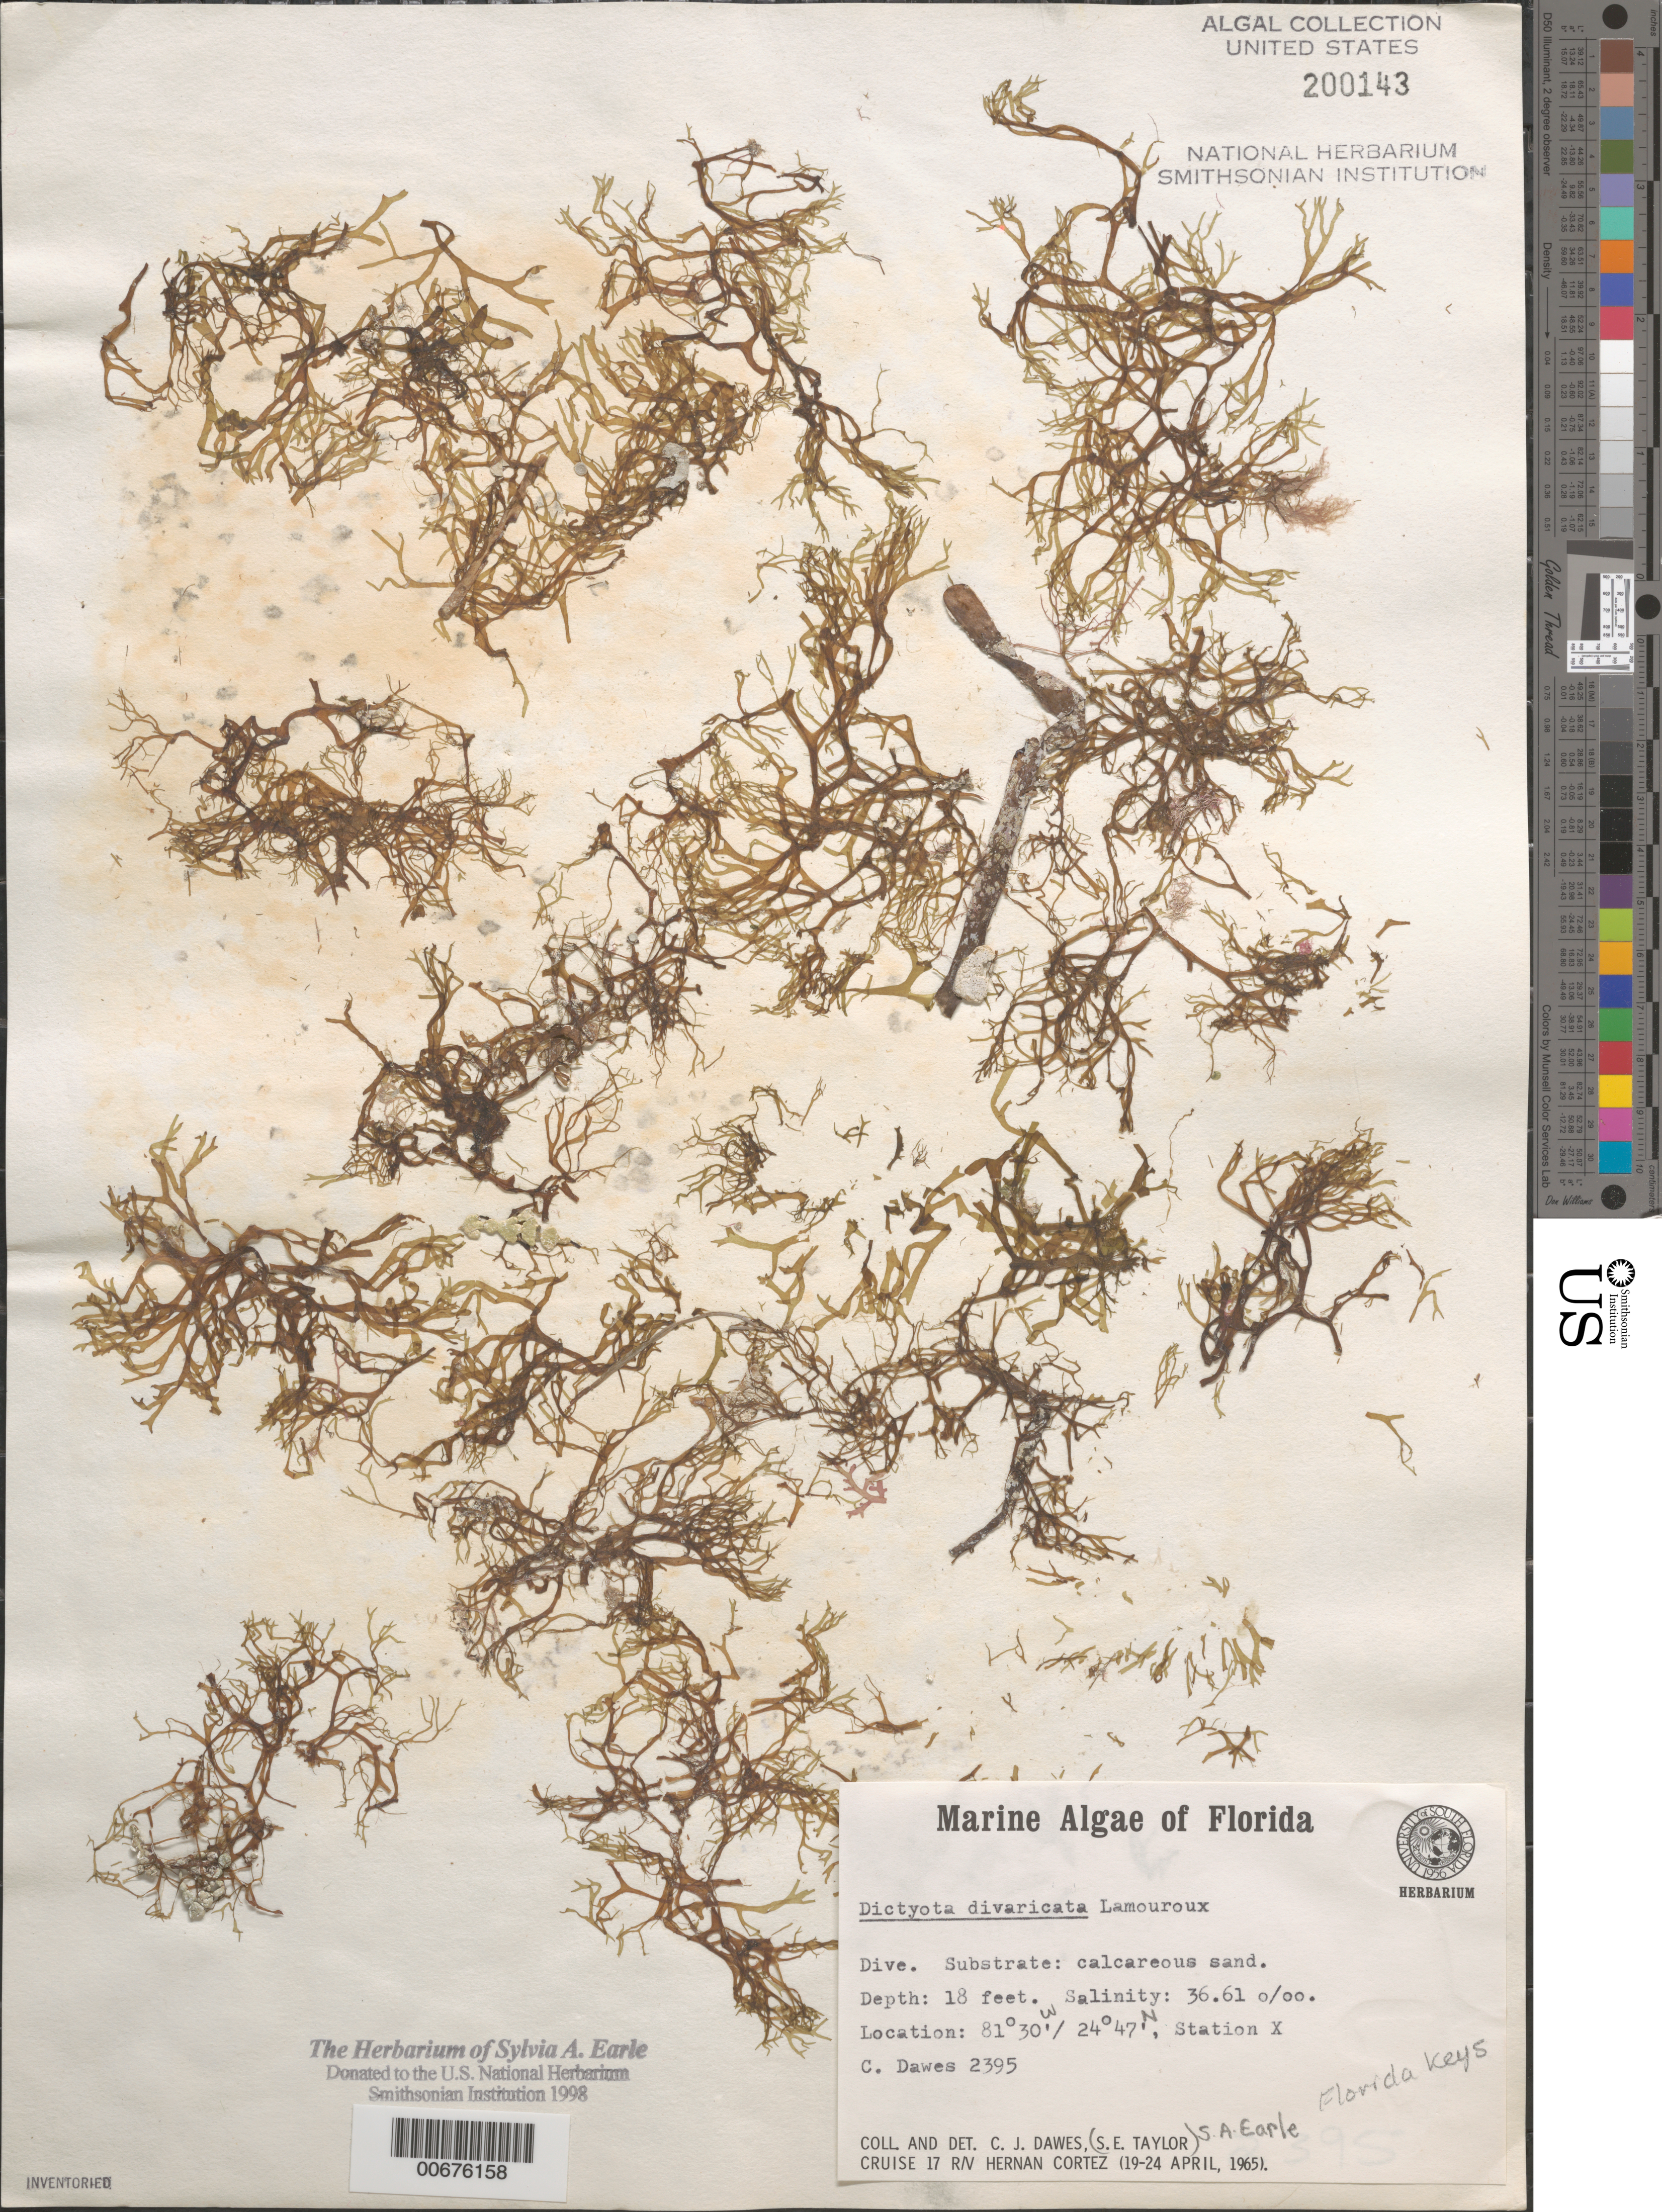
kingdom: Chromista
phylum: Ochrophyta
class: Phaeophyceae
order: Dictyotales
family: Dictyotaceae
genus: Dictyota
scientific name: Dictyota divaricata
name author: J.V.Lamouroux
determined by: Dawes, C. J.; Earle, S. A.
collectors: C. Dawes & S. A. Earle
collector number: Cjd 2395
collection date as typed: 19 Apr 1965 to 24 Apr 1965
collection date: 1965-04-19/1965-04-24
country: United States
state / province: Florida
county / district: Monroe County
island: Florida Keys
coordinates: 24 47' N, 81 30' W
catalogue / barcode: US 200143